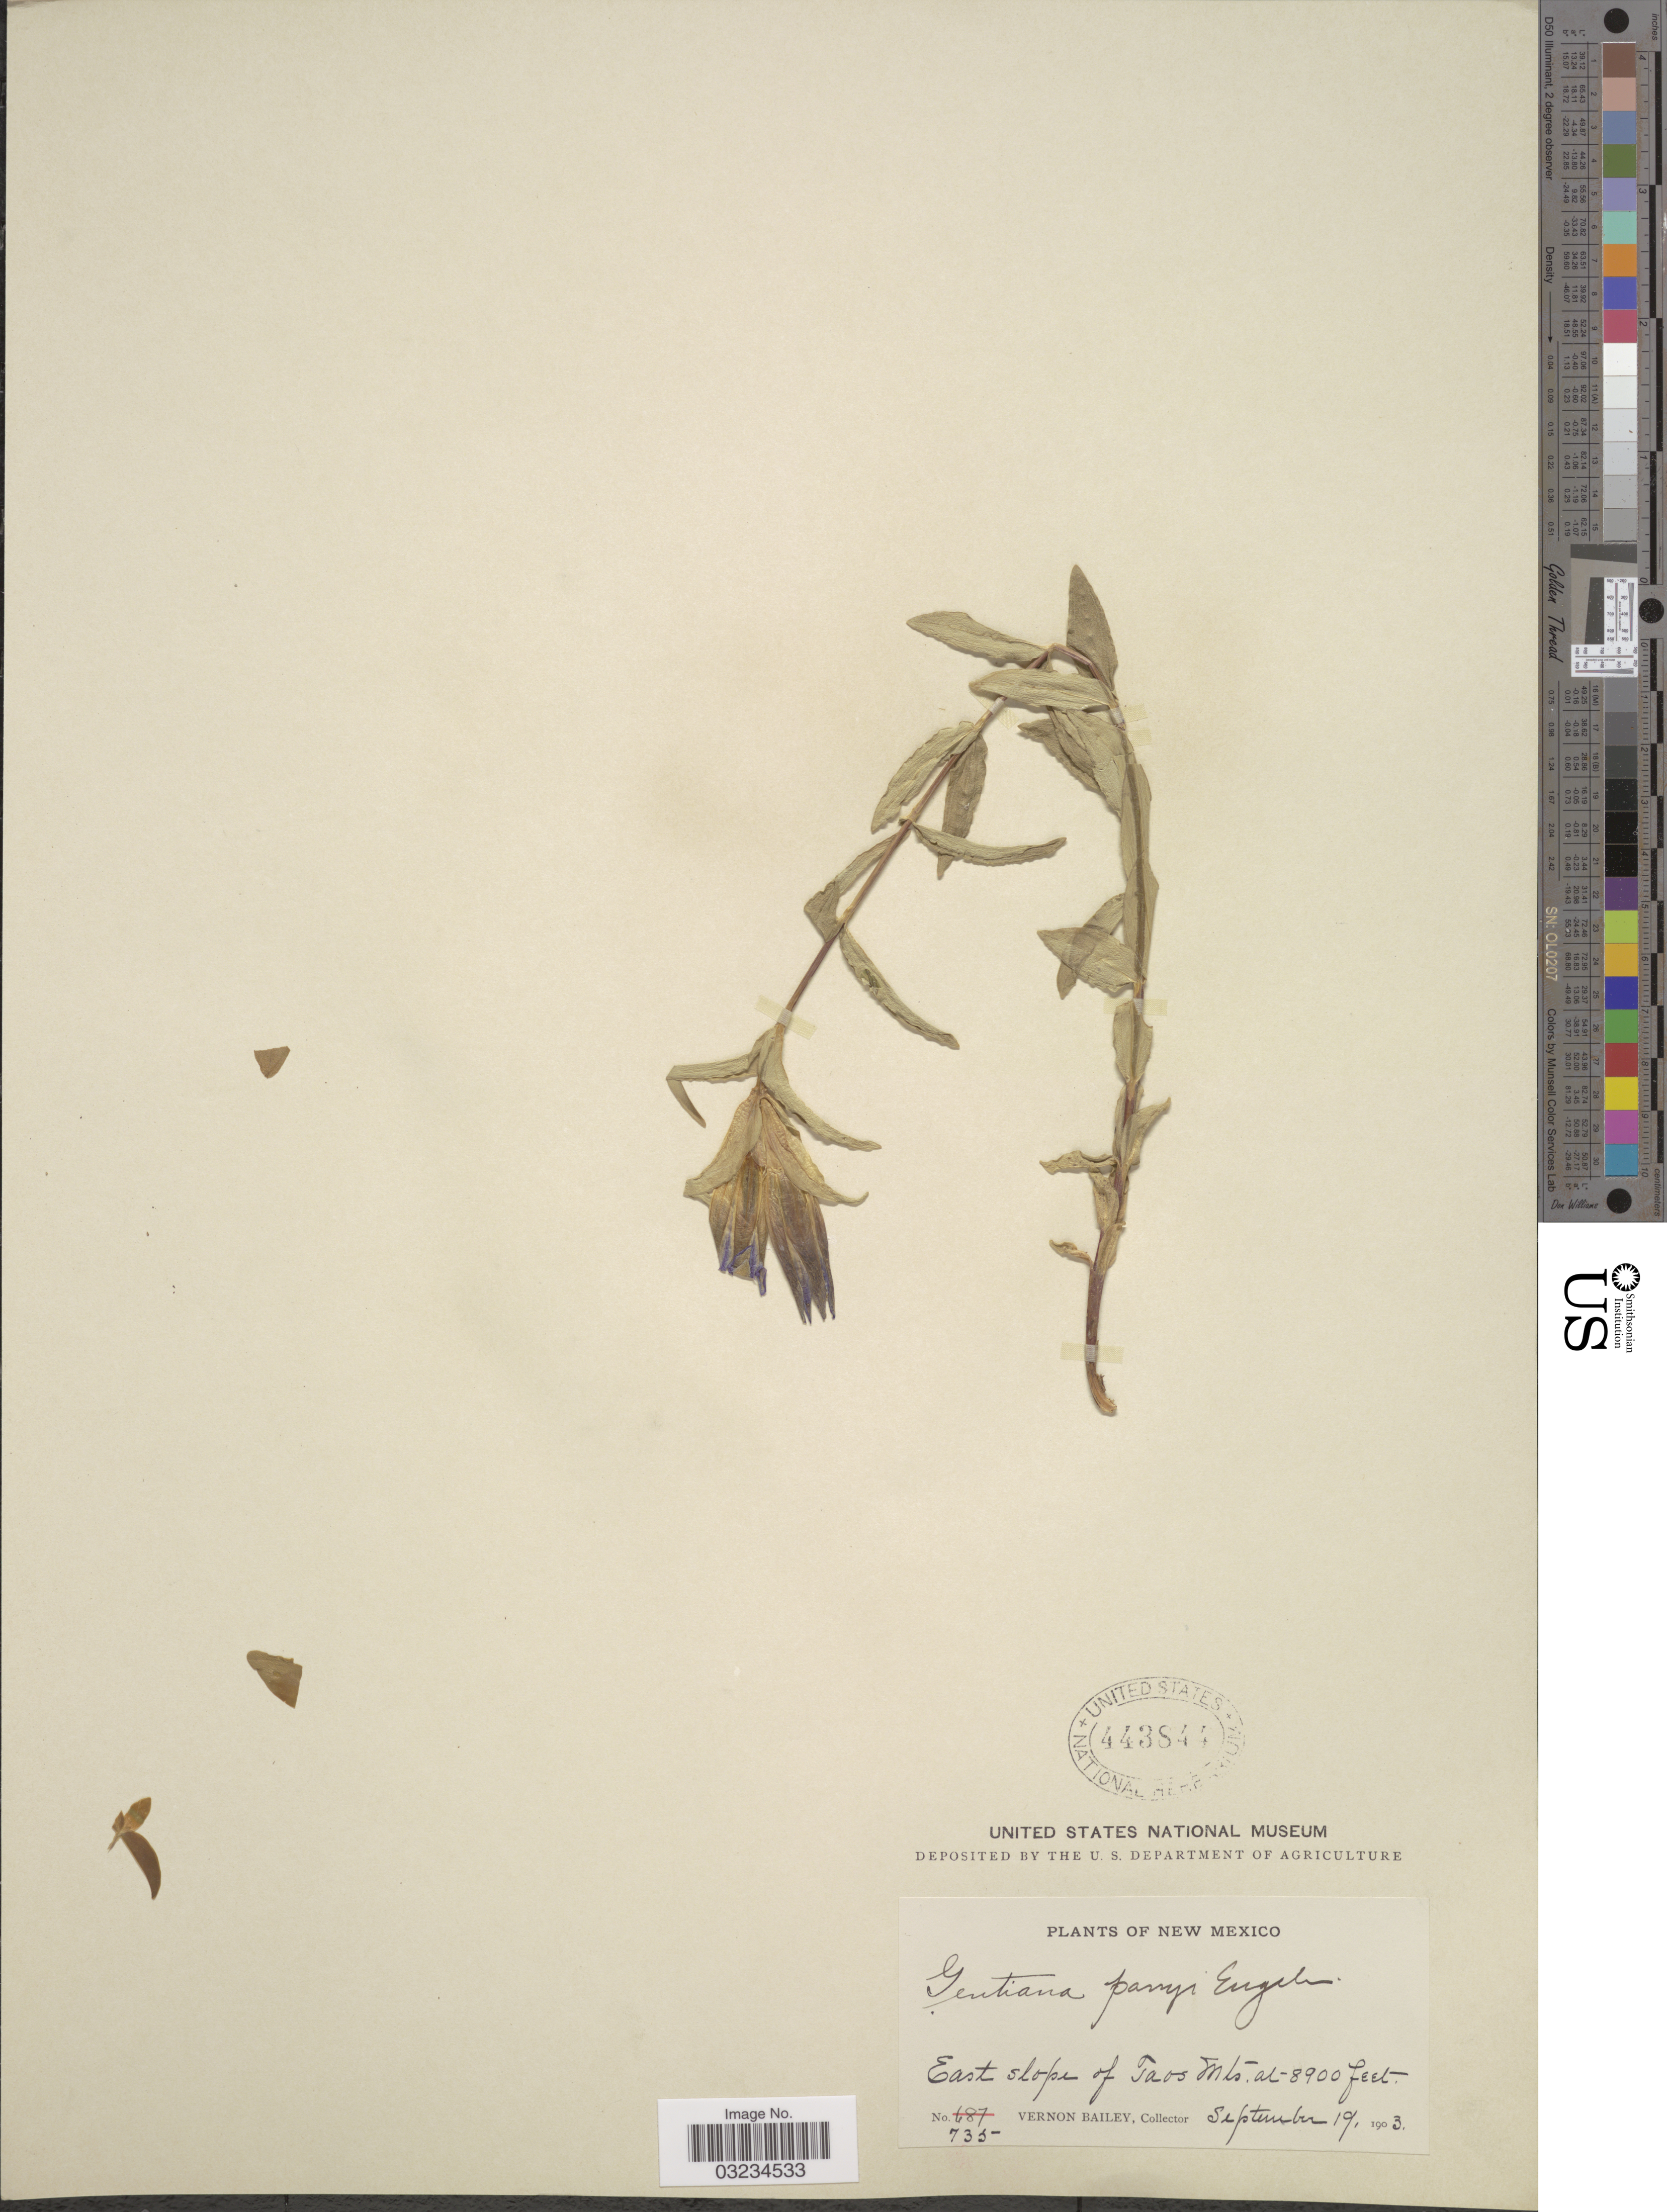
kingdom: Plantae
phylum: Tracheophyta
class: Magnoliopsida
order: Gentianales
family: Gentianaceae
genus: Gentiana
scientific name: Gentiana parryi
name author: Engelm.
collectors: V. O. Bailey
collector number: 735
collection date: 1903-09-19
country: United States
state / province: New Mexico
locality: East slope of Taos Mts.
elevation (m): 2713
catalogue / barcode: US 443844